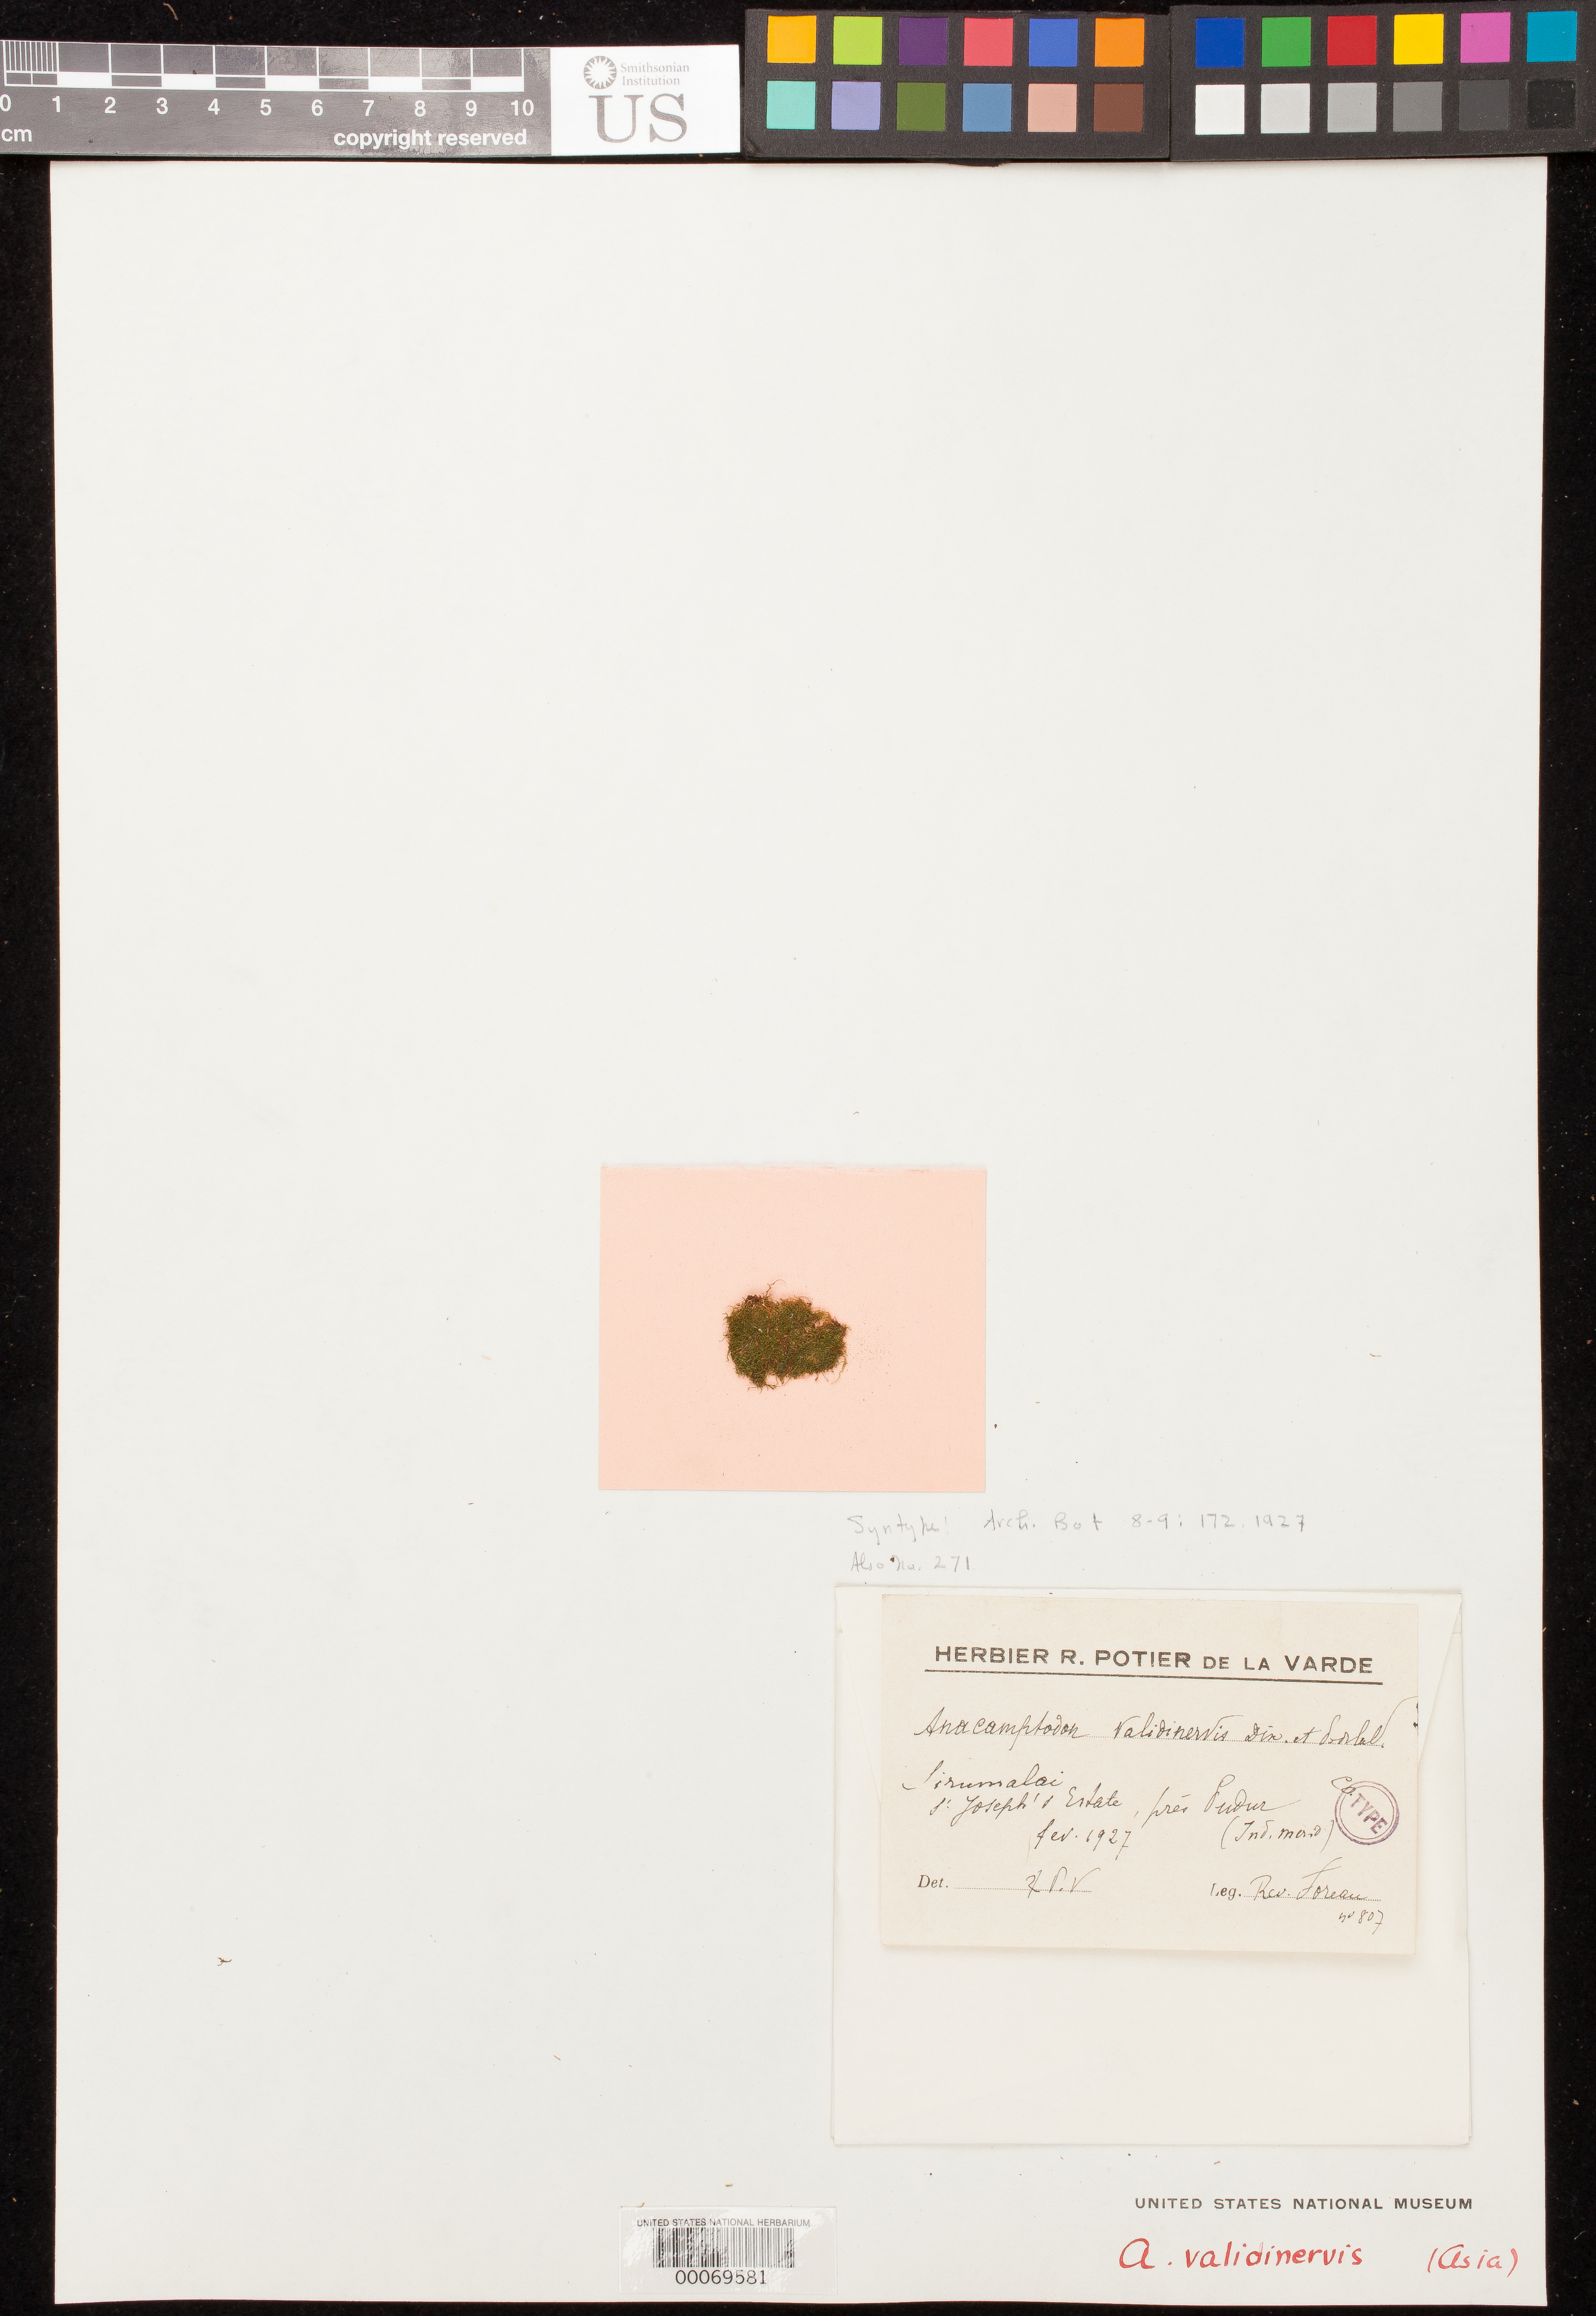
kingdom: Plantae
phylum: Bryophyta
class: Bryopsida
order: Hypnales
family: Amblystegiaceae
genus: Anacamptodon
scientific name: Anacamptodon validinervis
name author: Dixon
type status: Syntype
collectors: G. Foreau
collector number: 807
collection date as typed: Feb 1927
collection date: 1927-02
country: India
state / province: Tamil Nadu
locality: Tiruvannamalai, Joseph's Estate, pres Sudur. [Tiruvannamalai, Joseph's Estate, near Sudur.]